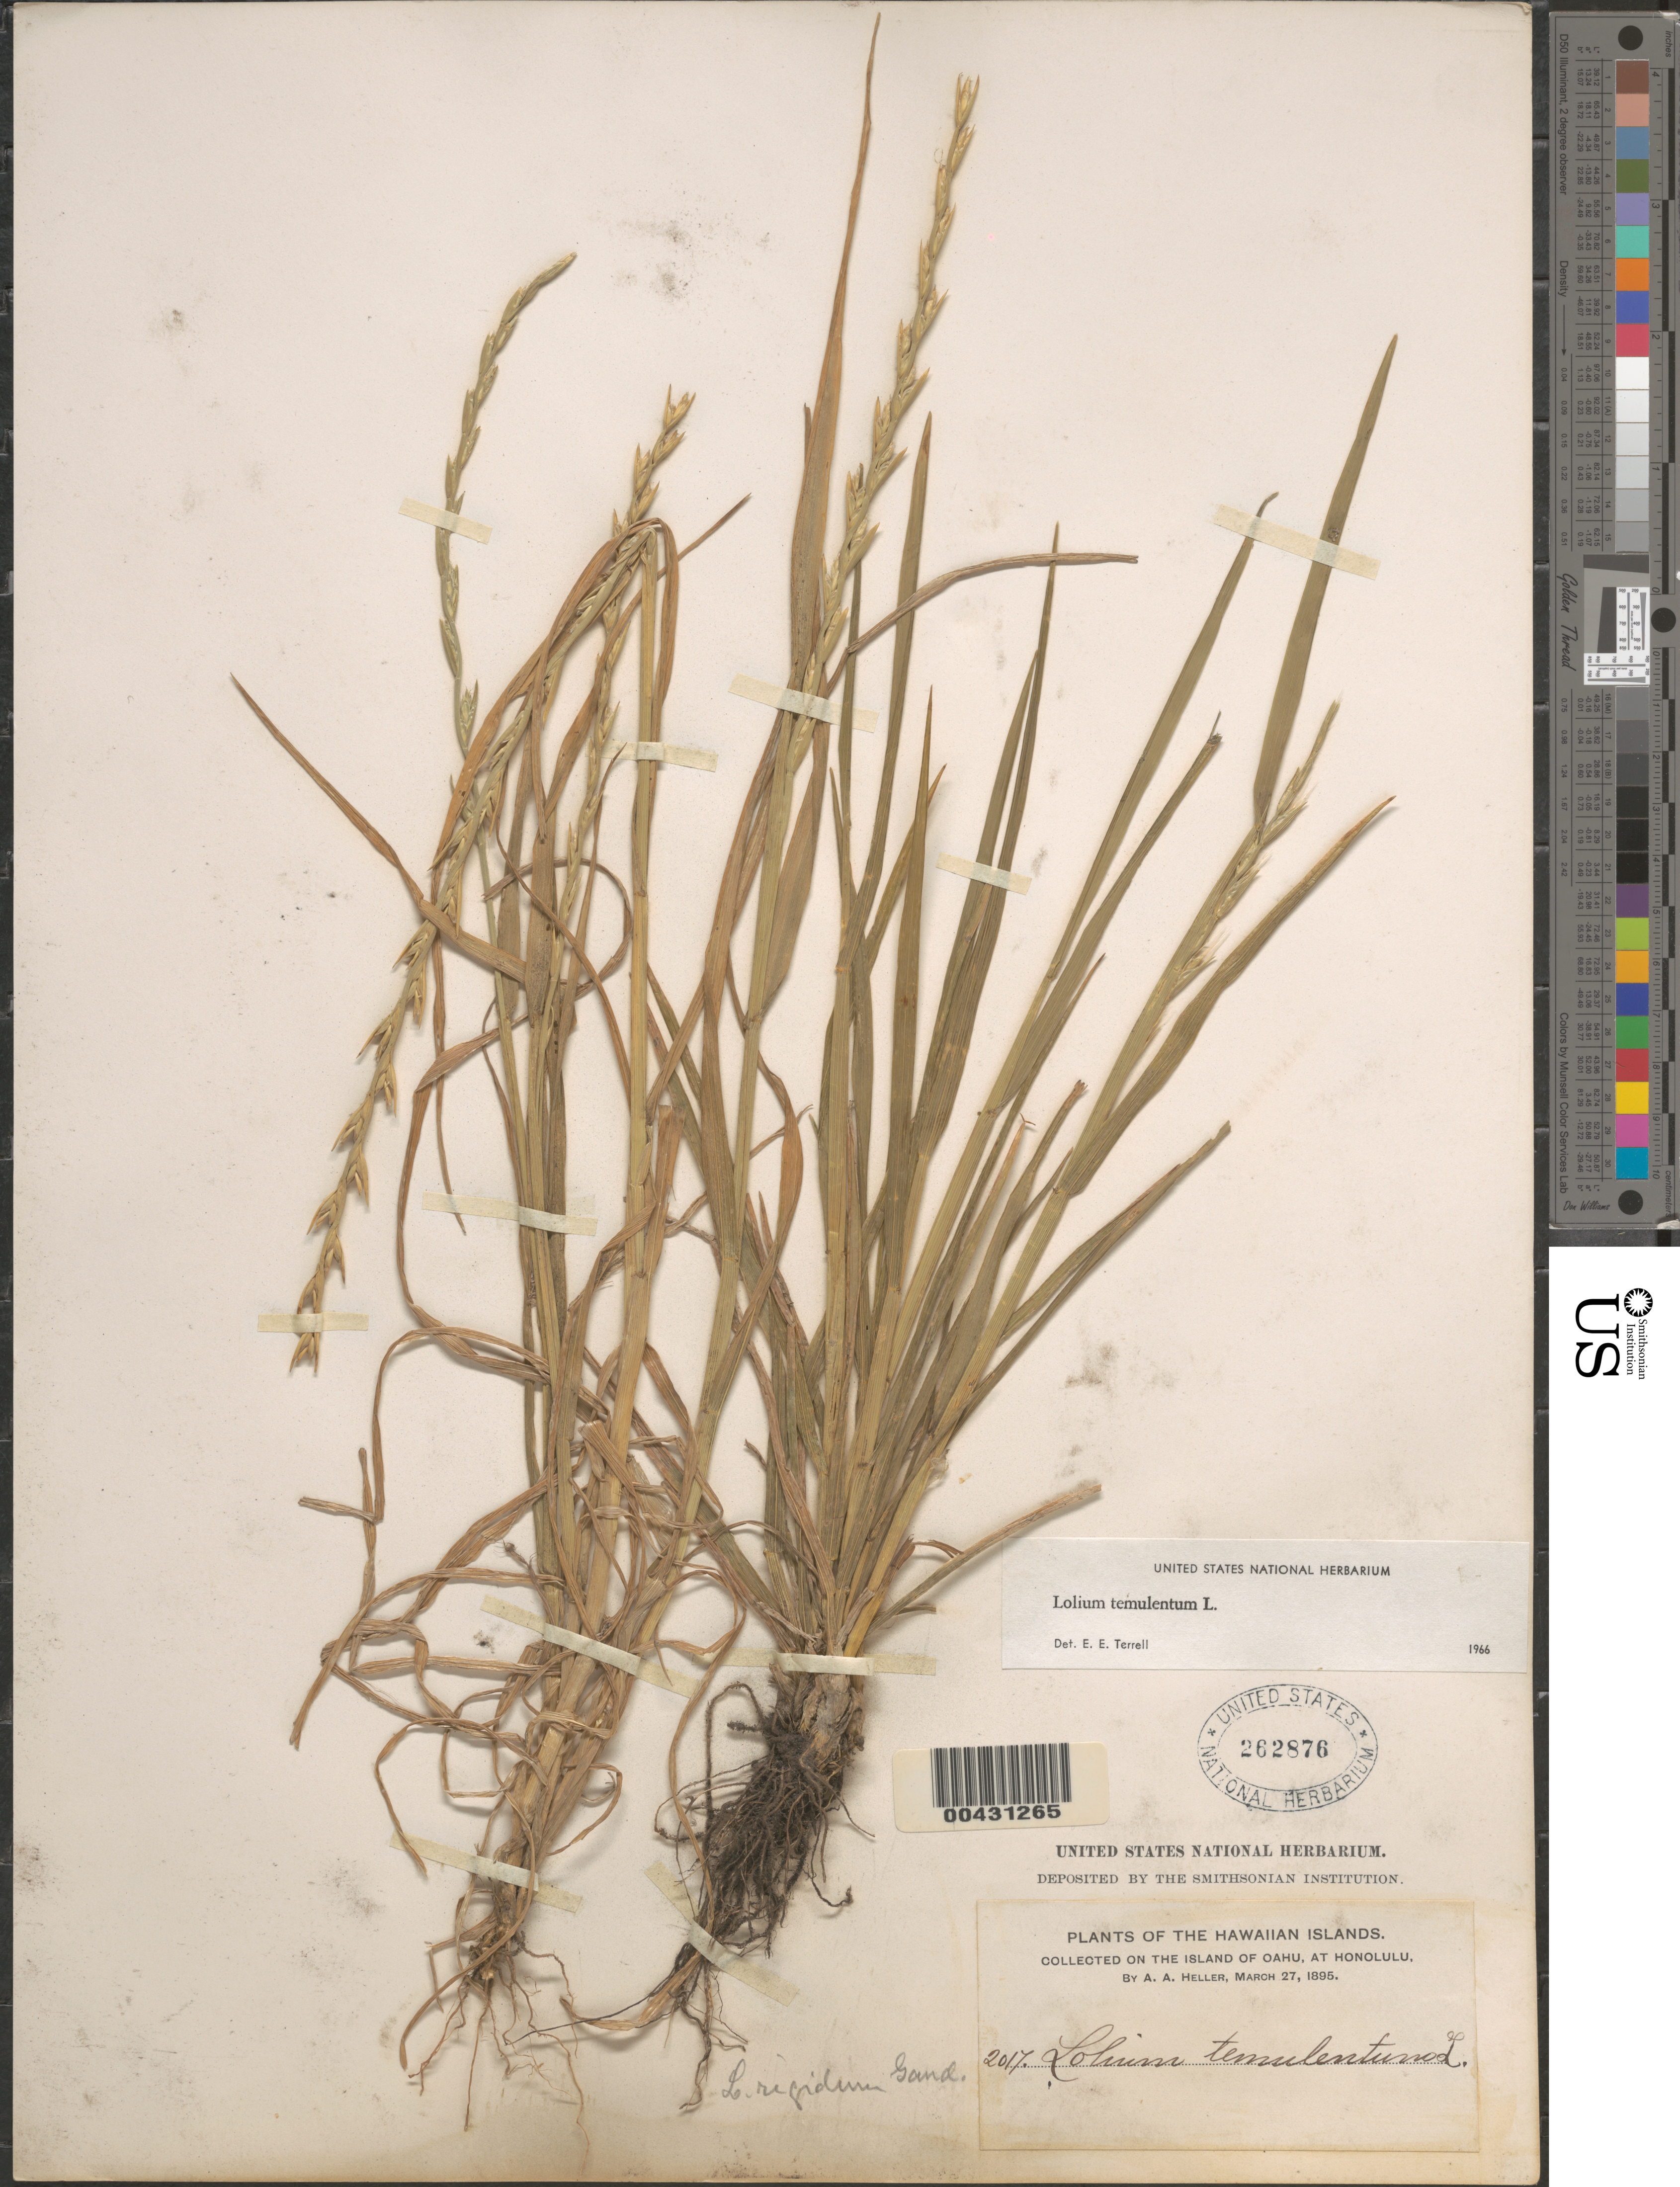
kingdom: Plantae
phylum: Tracheophyta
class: Liliopsida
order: Poales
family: Poaceae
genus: Lolium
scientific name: Lolium temulentum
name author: L.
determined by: Terrell, E. E.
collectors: A. A. Heller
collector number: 2017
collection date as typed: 27 Mar 1895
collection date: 1895-03-27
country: United States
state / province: Hawaii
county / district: Honolulu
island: Oahu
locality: Honolulu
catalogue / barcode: US 262876